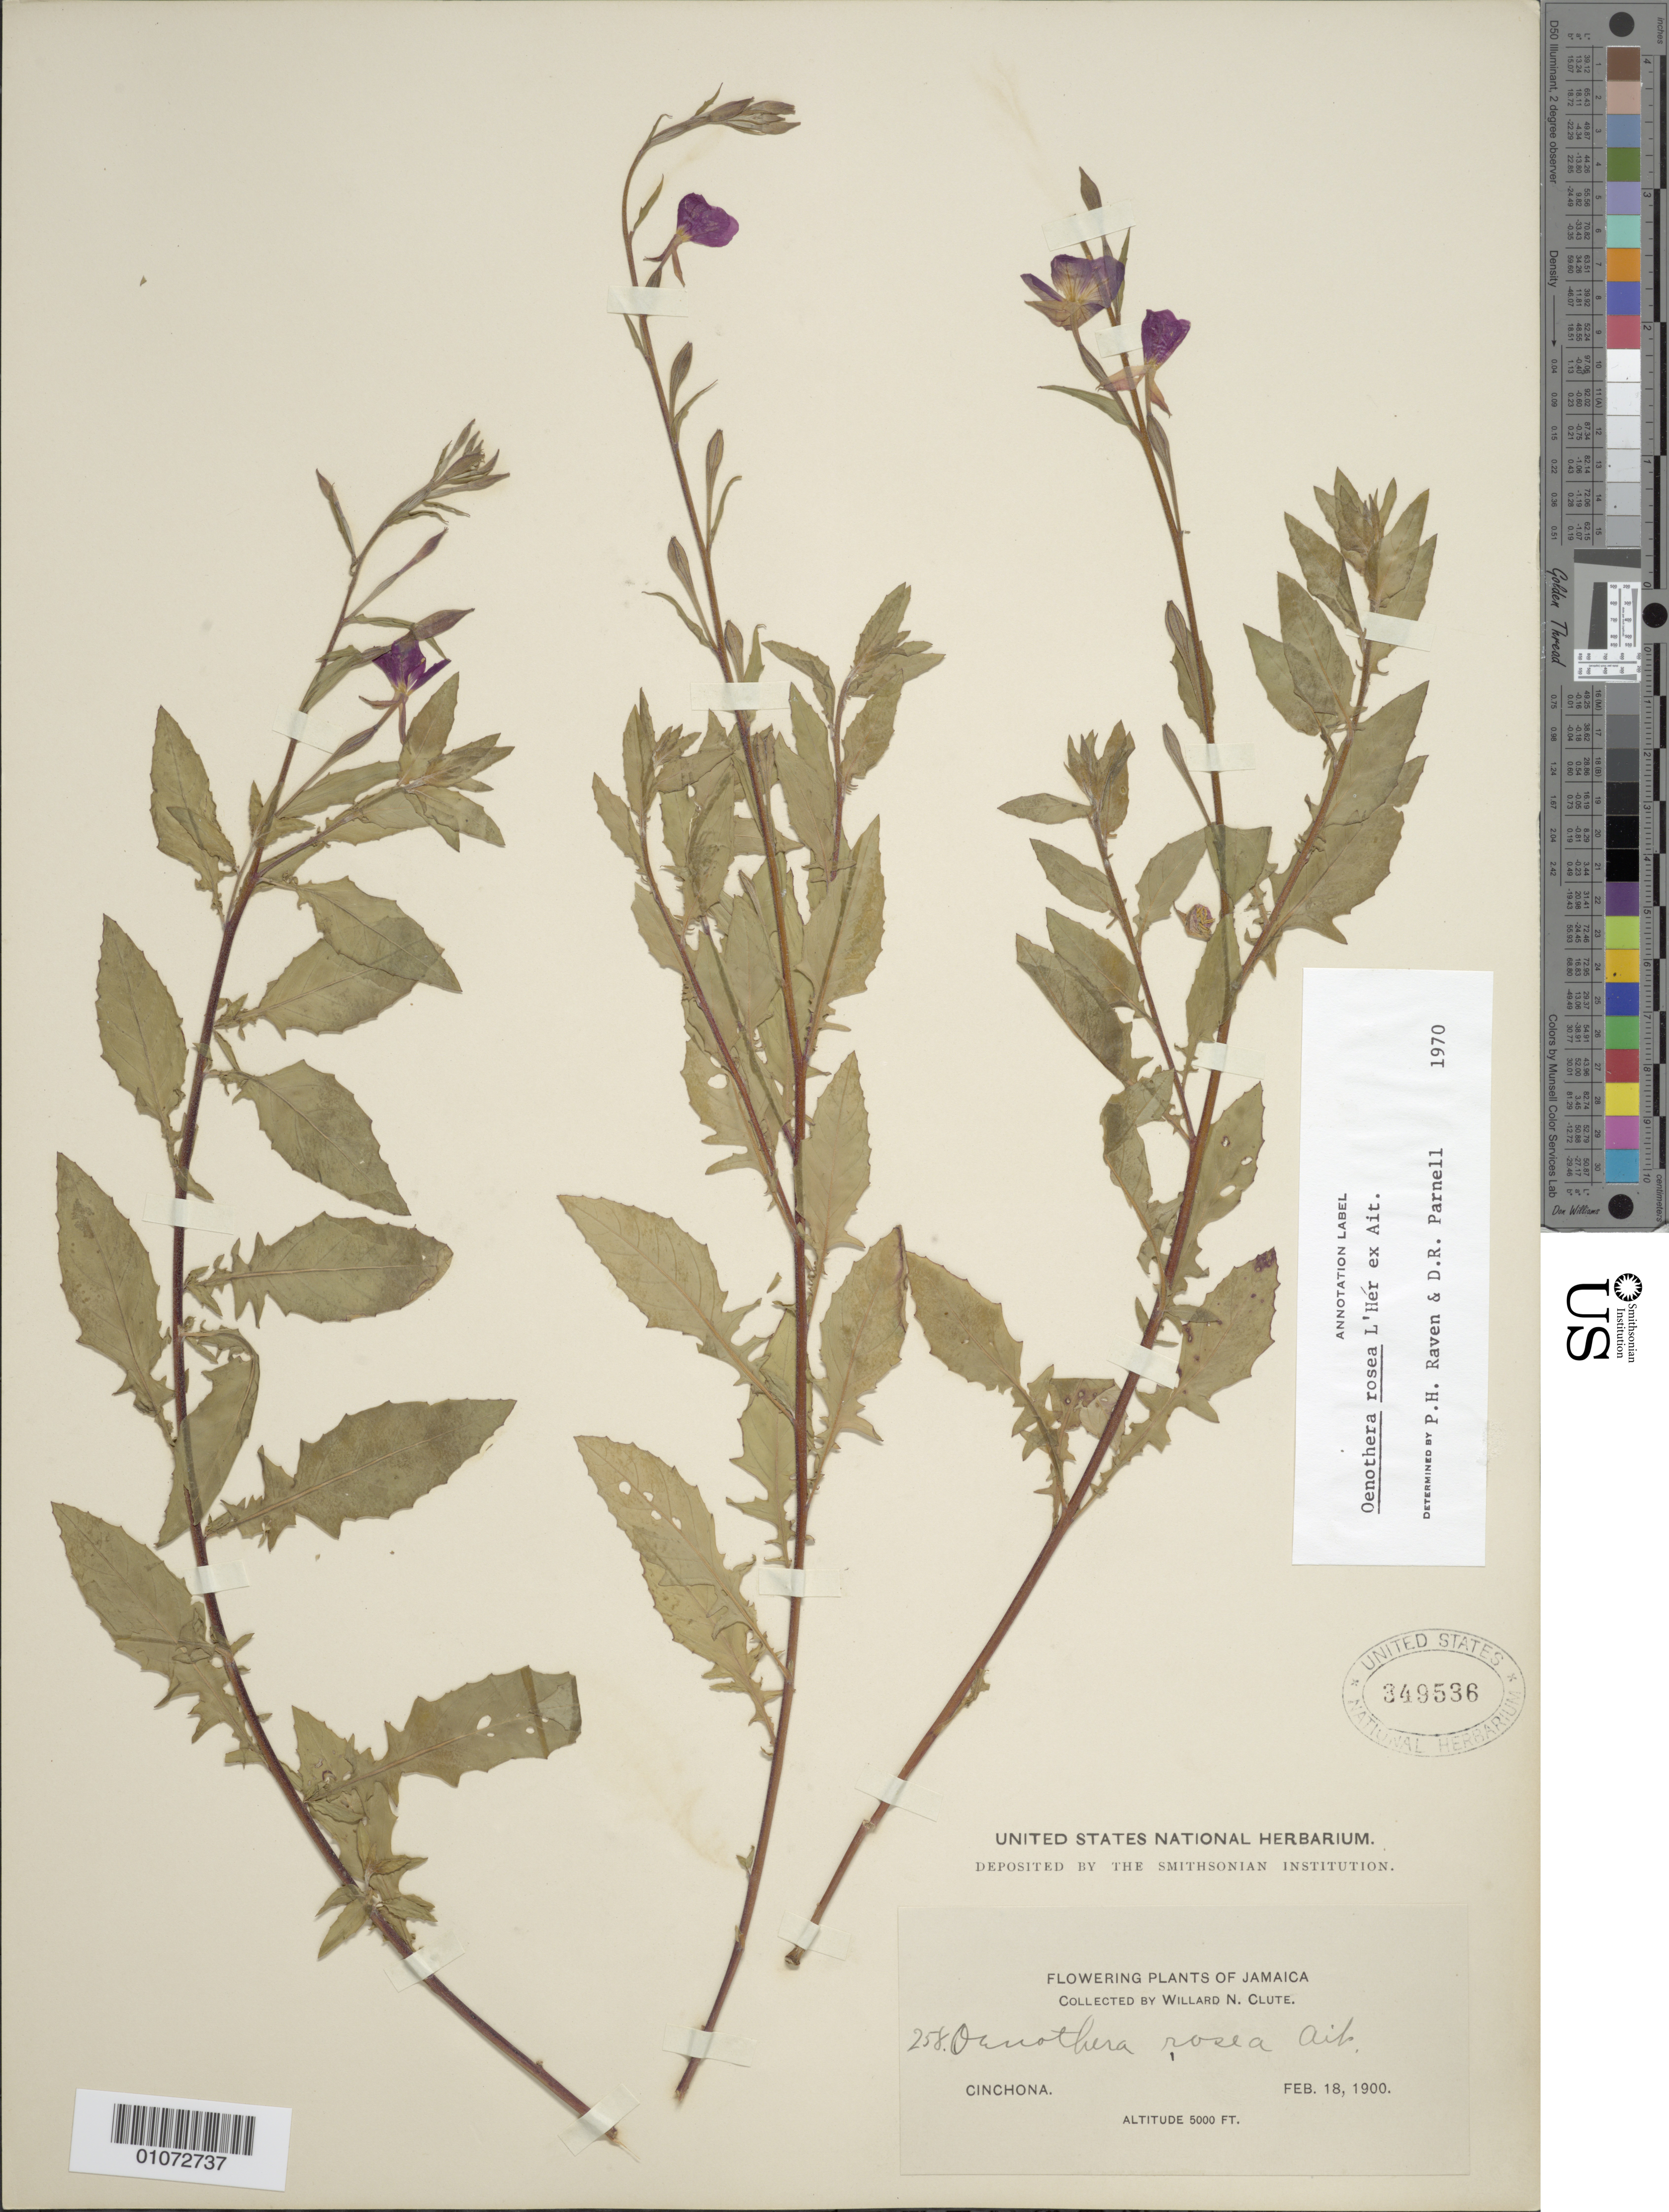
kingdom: Plantae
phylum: Tracheophyta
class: Magnoliopsida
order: Myrtales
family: Onagraceae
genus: Oenothera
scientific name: Oenothera rosea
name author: L'Hér. ex Aiton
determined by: Raven, P. H.; Parnell, D. R.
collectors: W. N. Clute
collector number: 258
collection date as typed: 18 Feb 1900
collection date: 1900-02-18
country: Jamaica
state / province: Saint Andrew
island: Jamaica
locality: Cinchona.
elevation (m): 1524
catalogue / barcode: US 349536